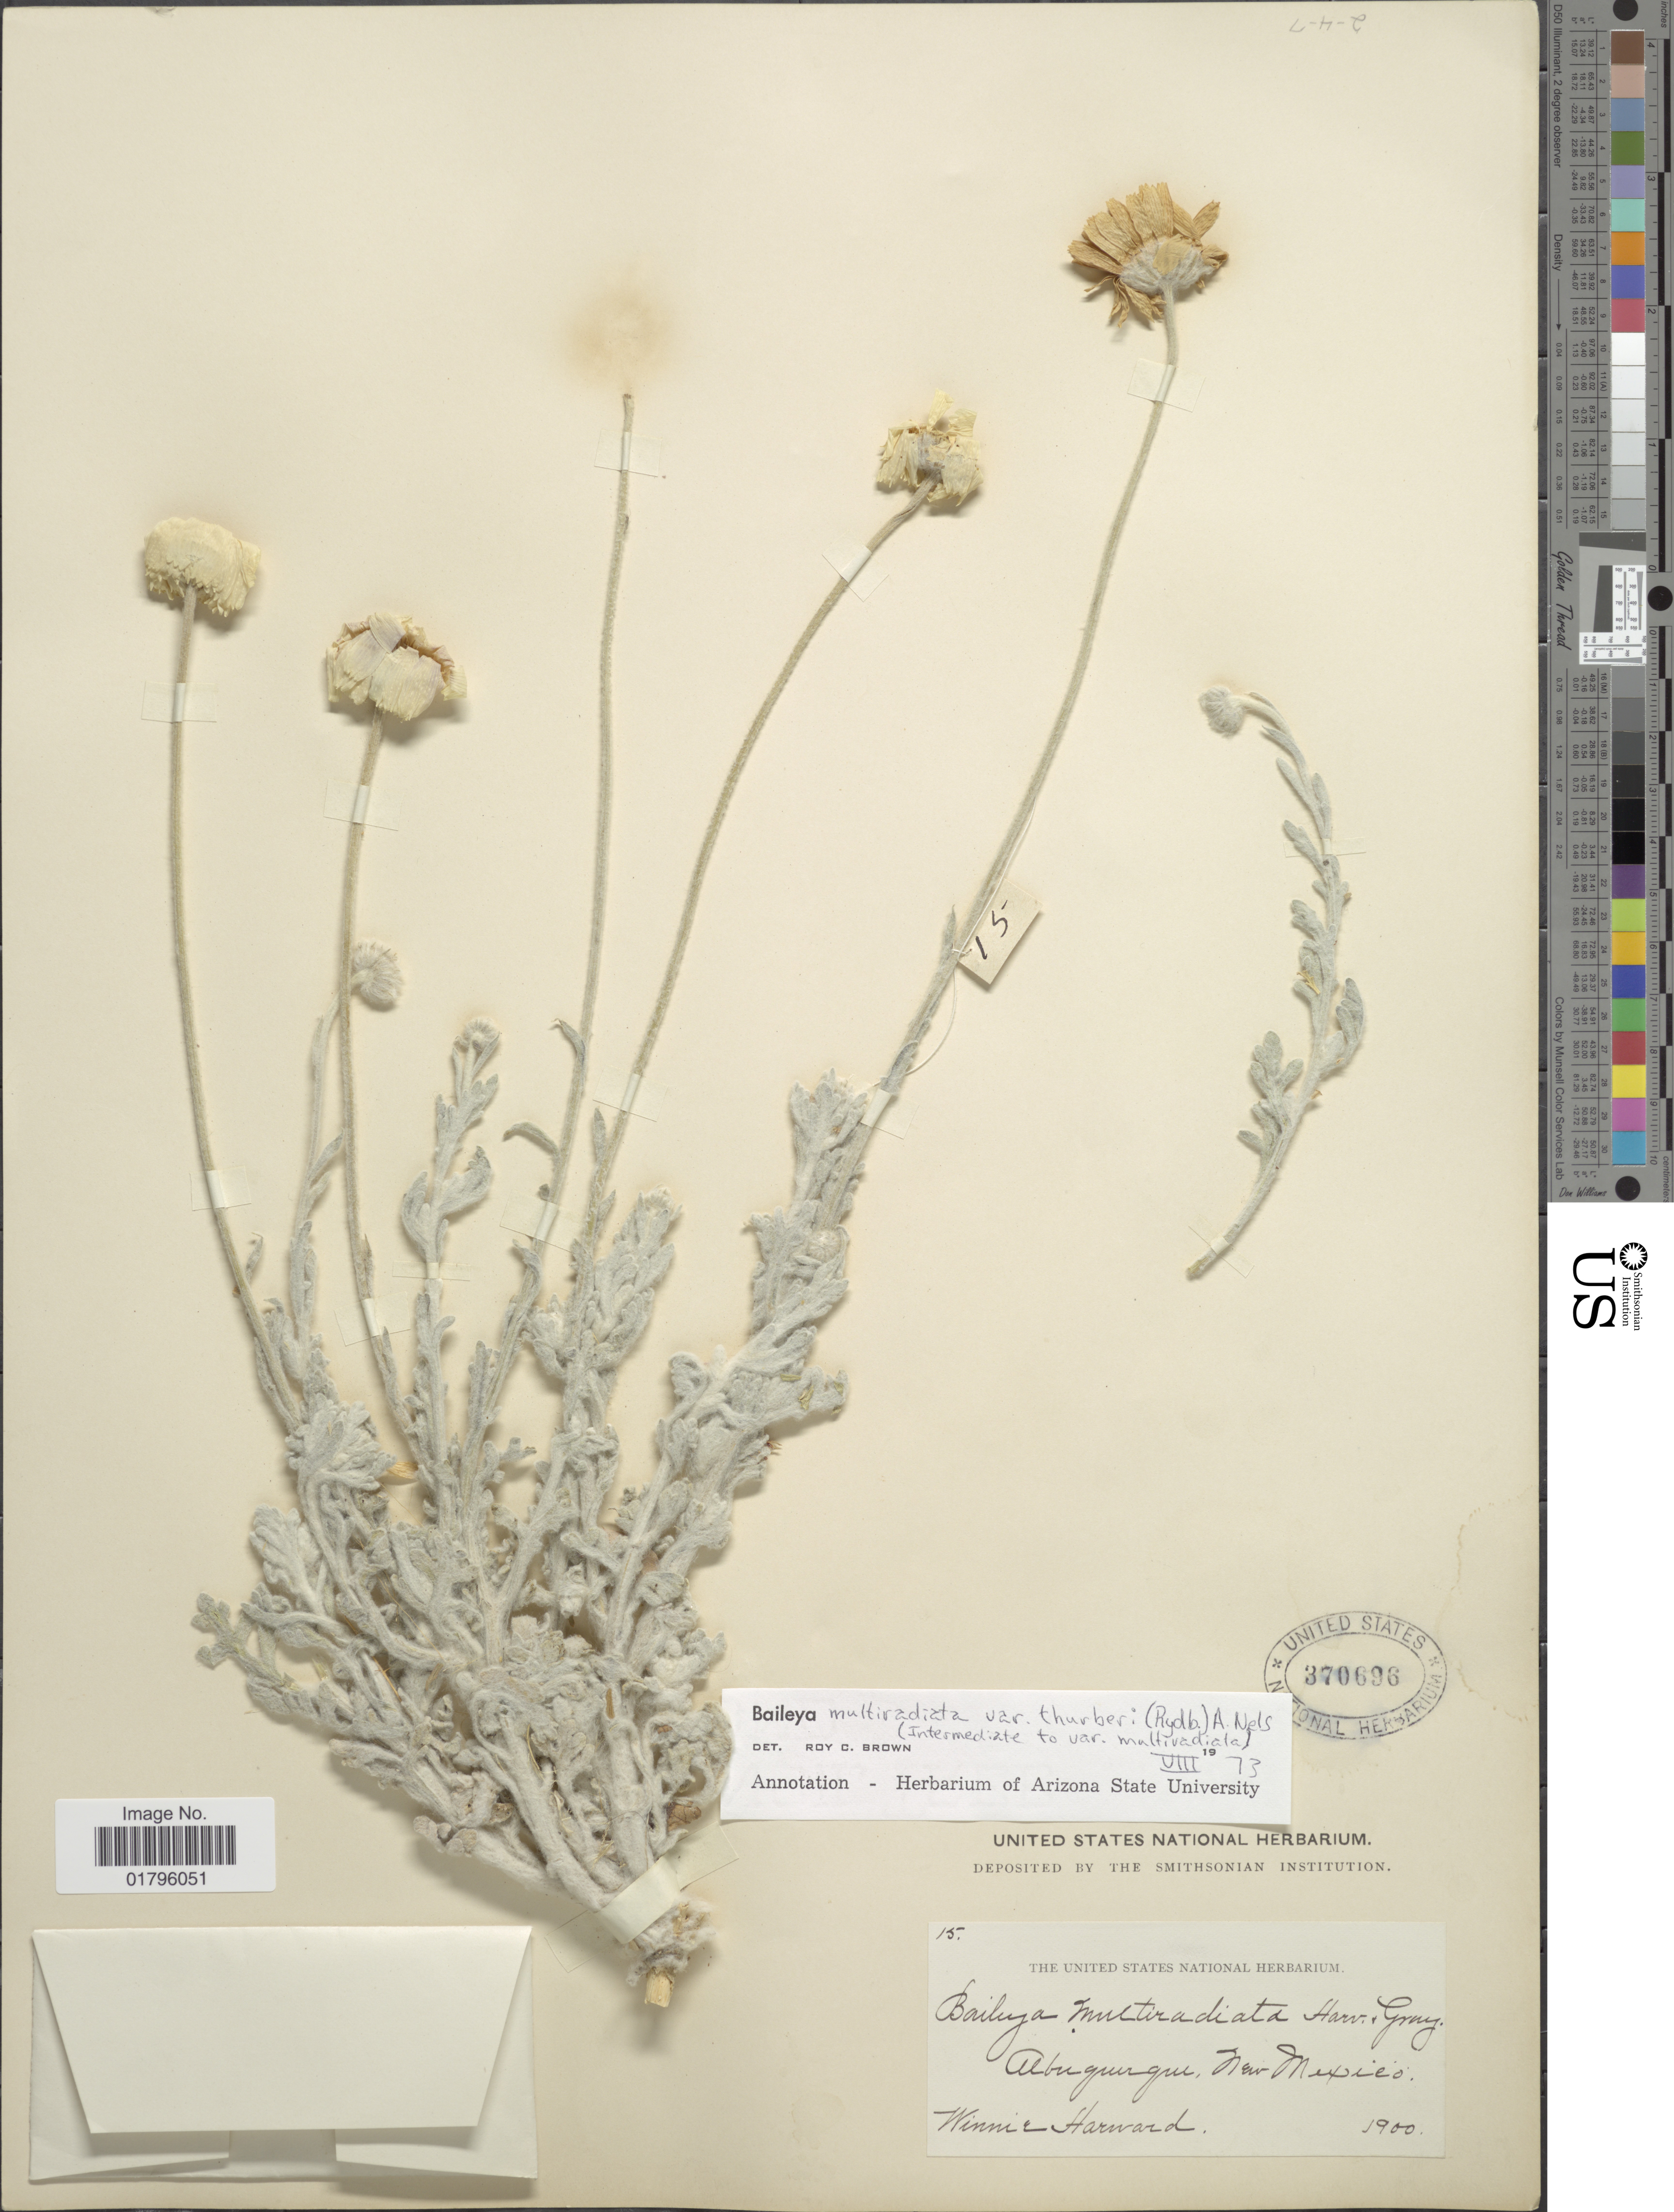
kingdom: Plantae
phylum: Tracheophyta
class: Magnoliopsida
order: Asterales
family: Asteraceae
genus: Baileya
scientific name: Baileya thurberi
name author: Rydb.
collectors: W. Harward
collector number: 15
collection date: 1900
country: United States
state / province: New Mexico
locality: Albuqurque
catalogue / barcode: US 370696